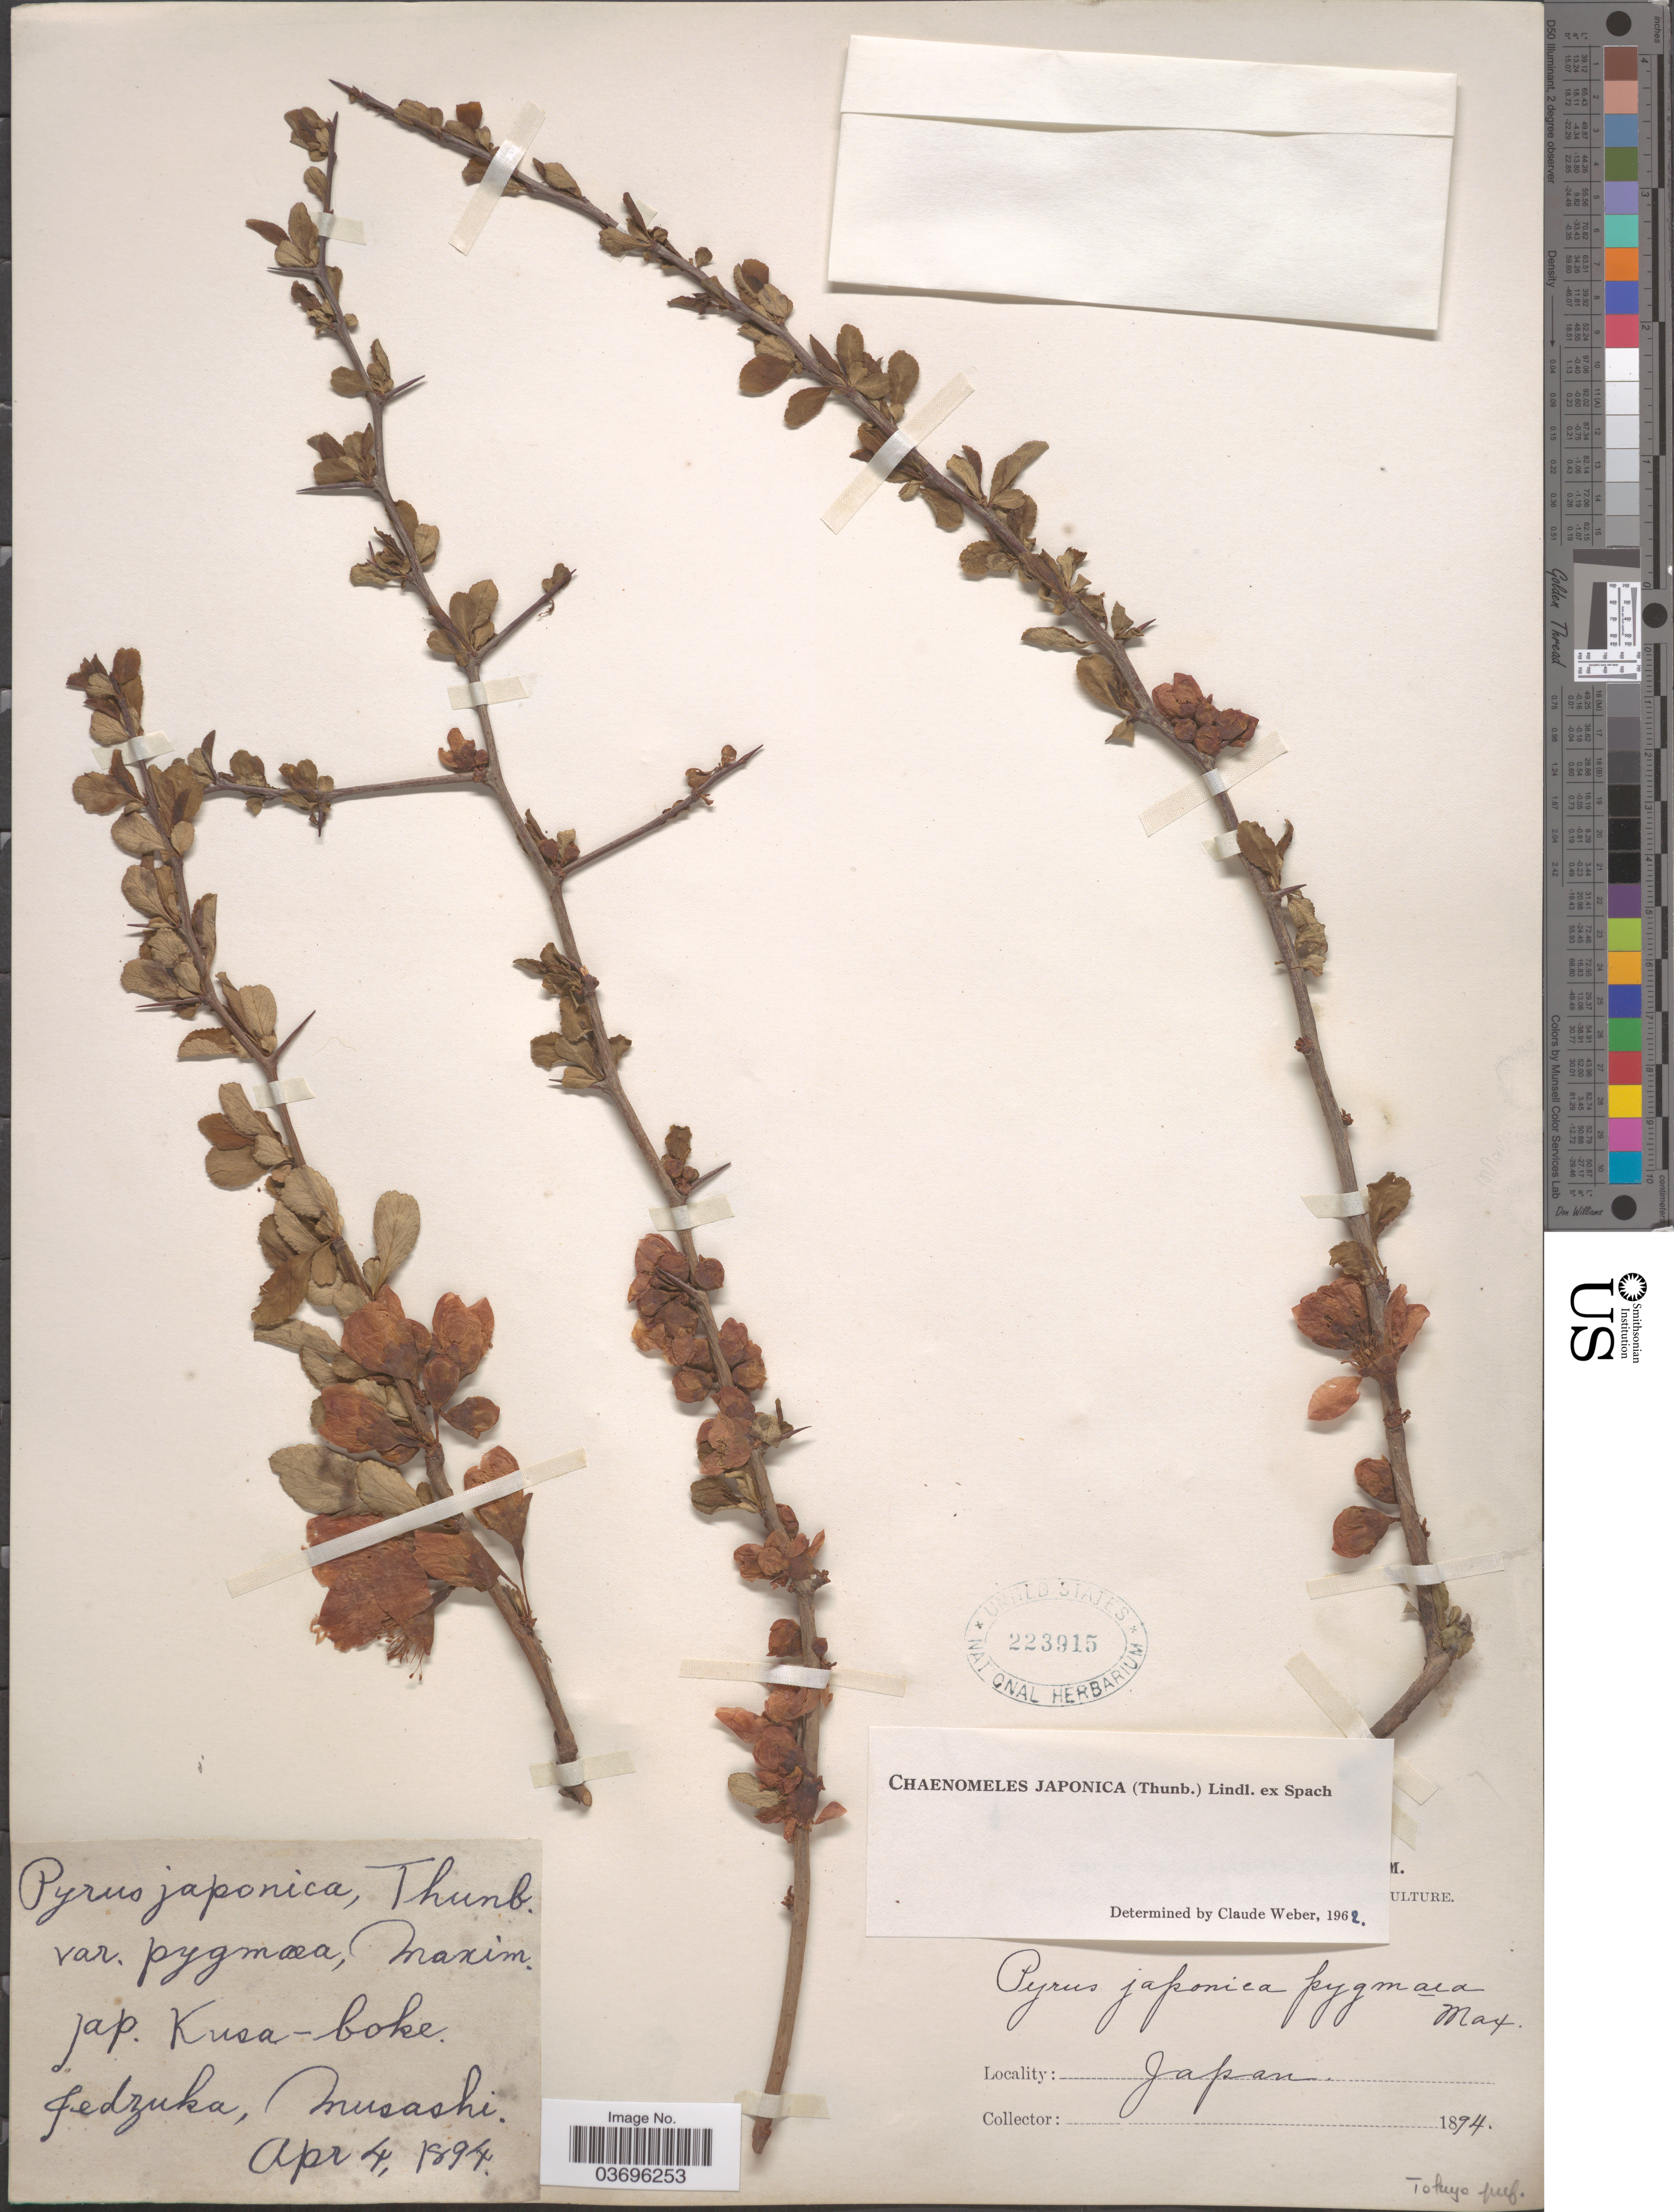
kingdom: Plantae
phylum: Tracheophyta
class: Magnoliopsida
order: Rosales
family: Rosaceae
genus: Chaenomeles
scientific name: Chaenomeles japonica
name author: (Thunb.) Lindl. ex Spach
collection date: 1894-04-04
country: Japan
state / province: Tokyo, Federal City of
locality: Jedzuka [interpreted], Musashi. Tokyo Pref.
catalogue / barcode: US 223915